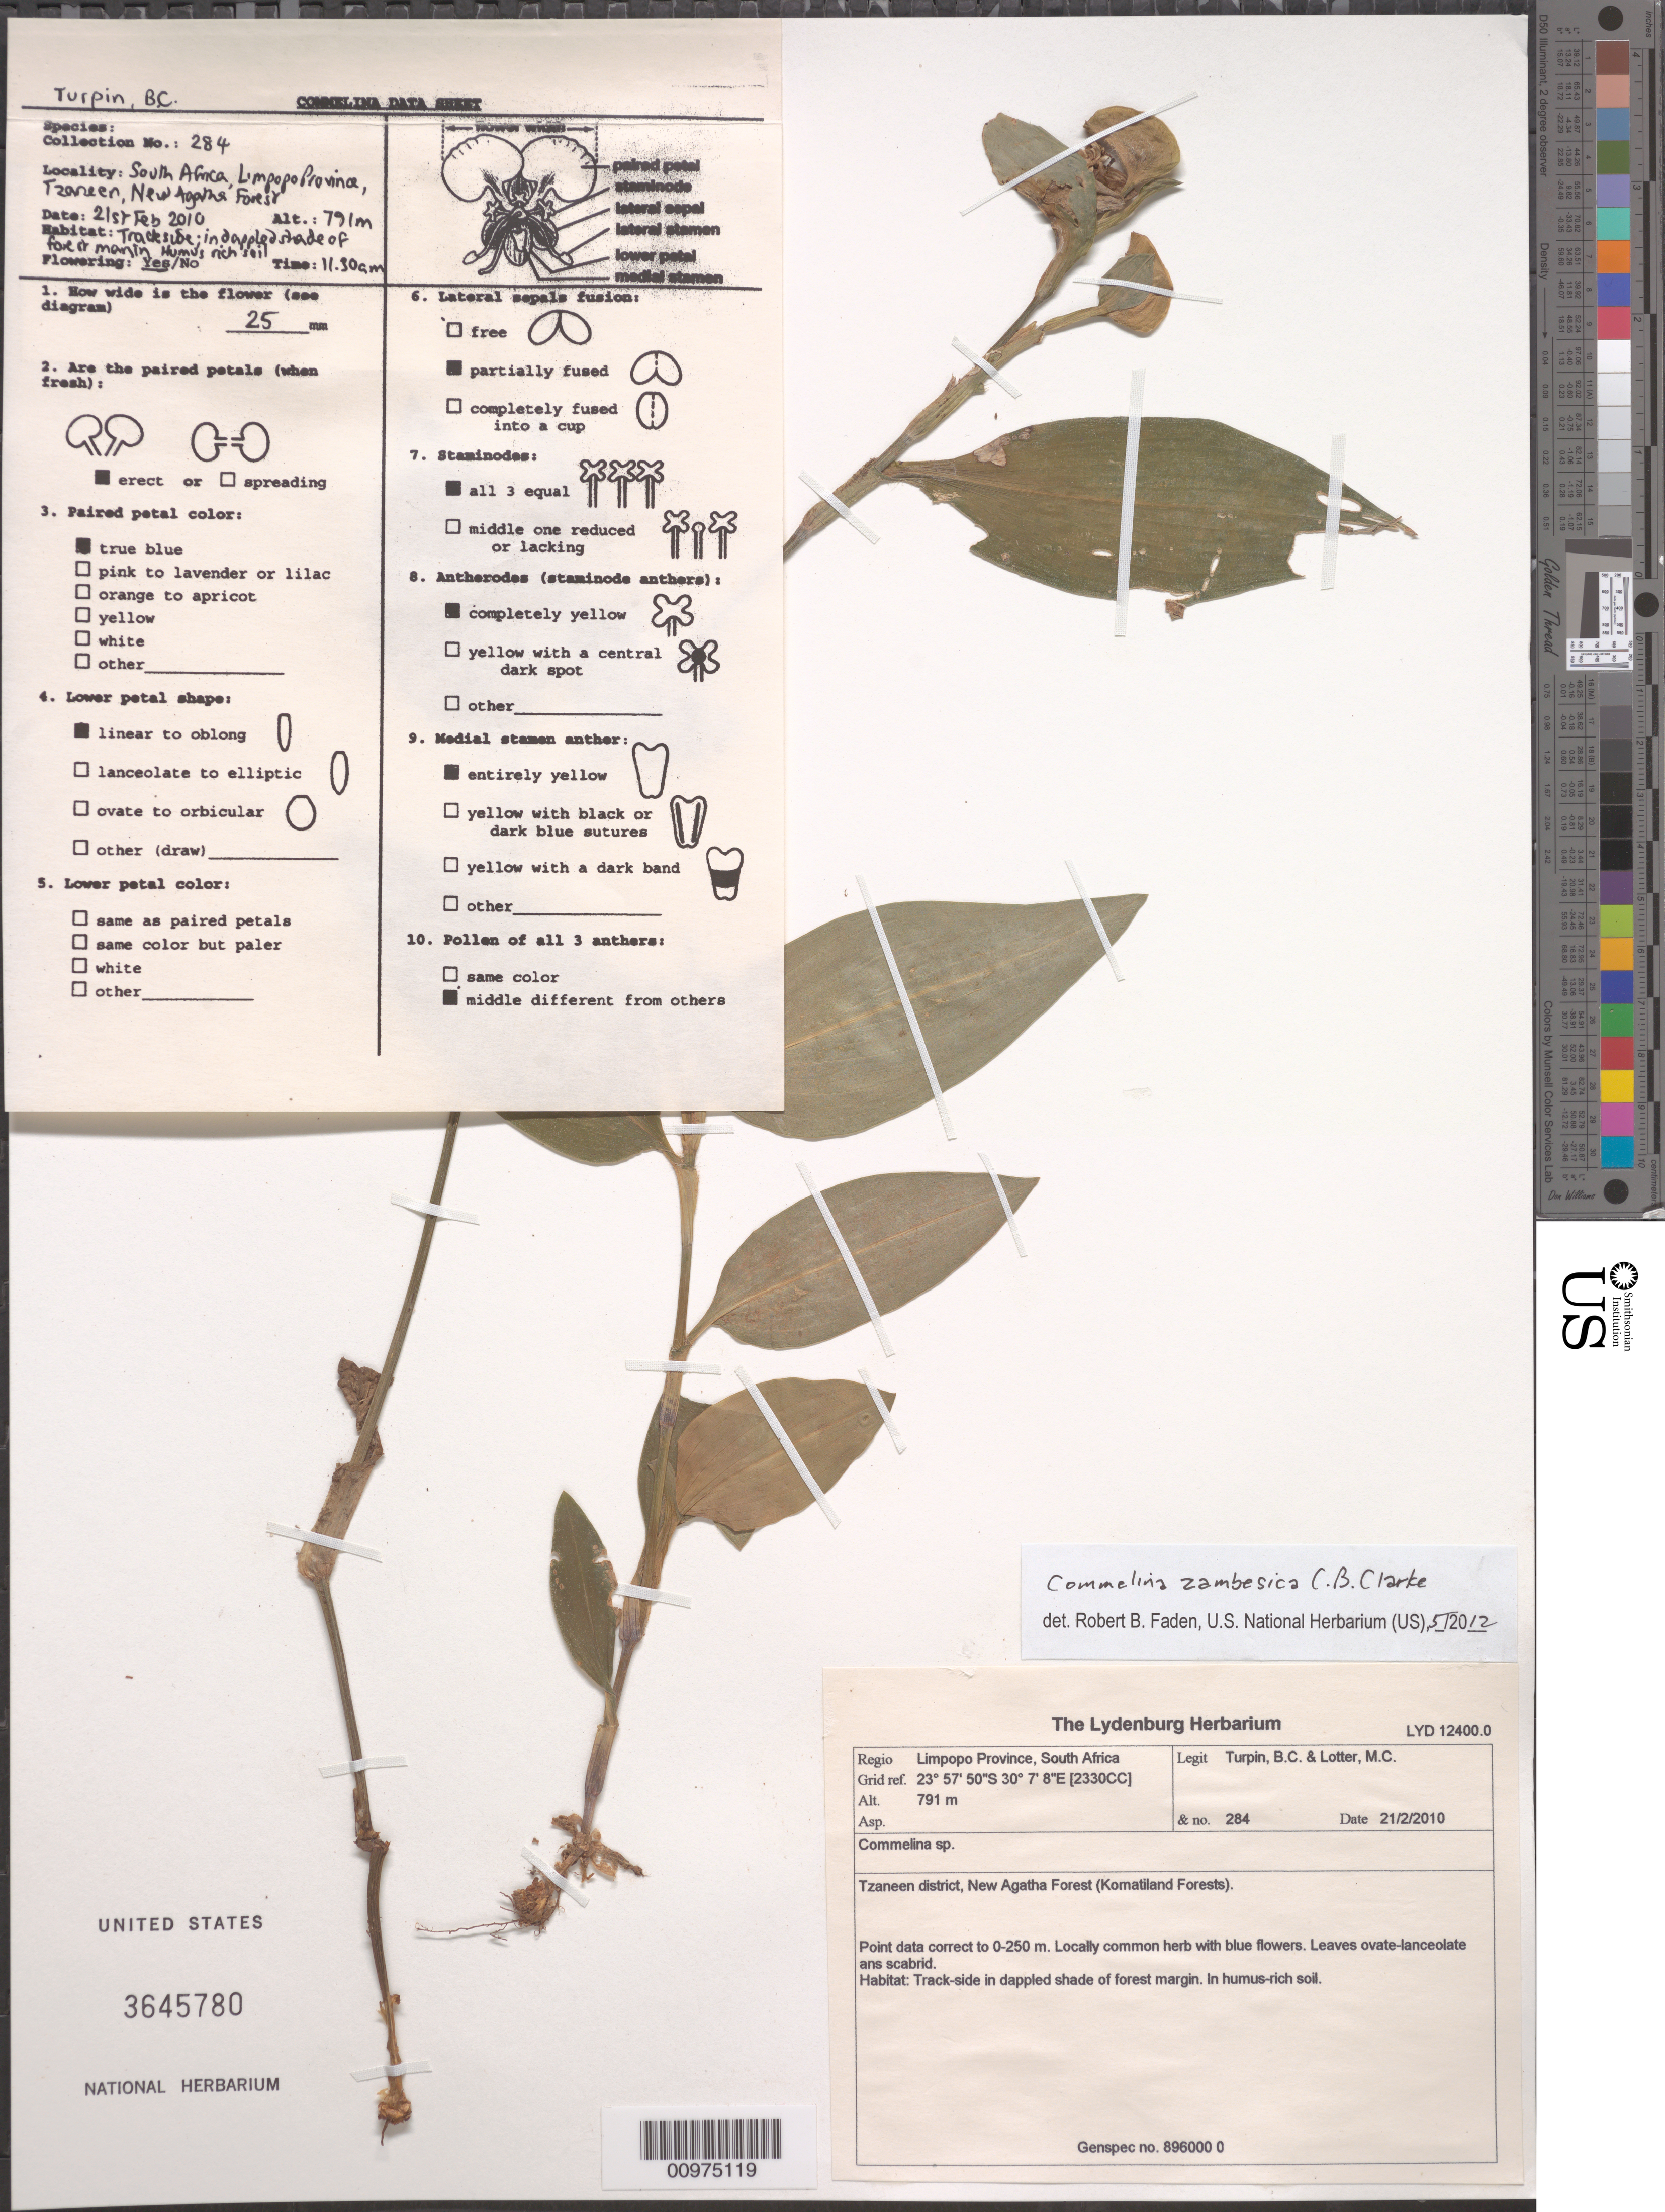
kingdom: Plantae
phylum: Tracheophyta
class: Liliopsida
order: Commelinales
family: Commelinaceae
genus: Commelina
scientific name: Commelina zambesica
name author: C.B. Clarke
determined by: Faden, Robert B., (US), Smithsonian Institution - National Museum of Natural History (UNITED STATES)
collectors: B. C. Turpin & M. Lötter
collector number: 284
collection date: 2010-02-21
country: South Africa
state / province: Limpopo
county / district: Tzaneen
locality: New Agatha Forest (Komatiland Forests).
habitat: Track-side in dappled shade of forest margin. In humus-rich soil.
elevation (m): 791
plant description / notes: GRID REFERENCE: 2330CC Genspec no. 896000 0 Point data correct to 0-250 m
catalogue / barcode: US 3645780